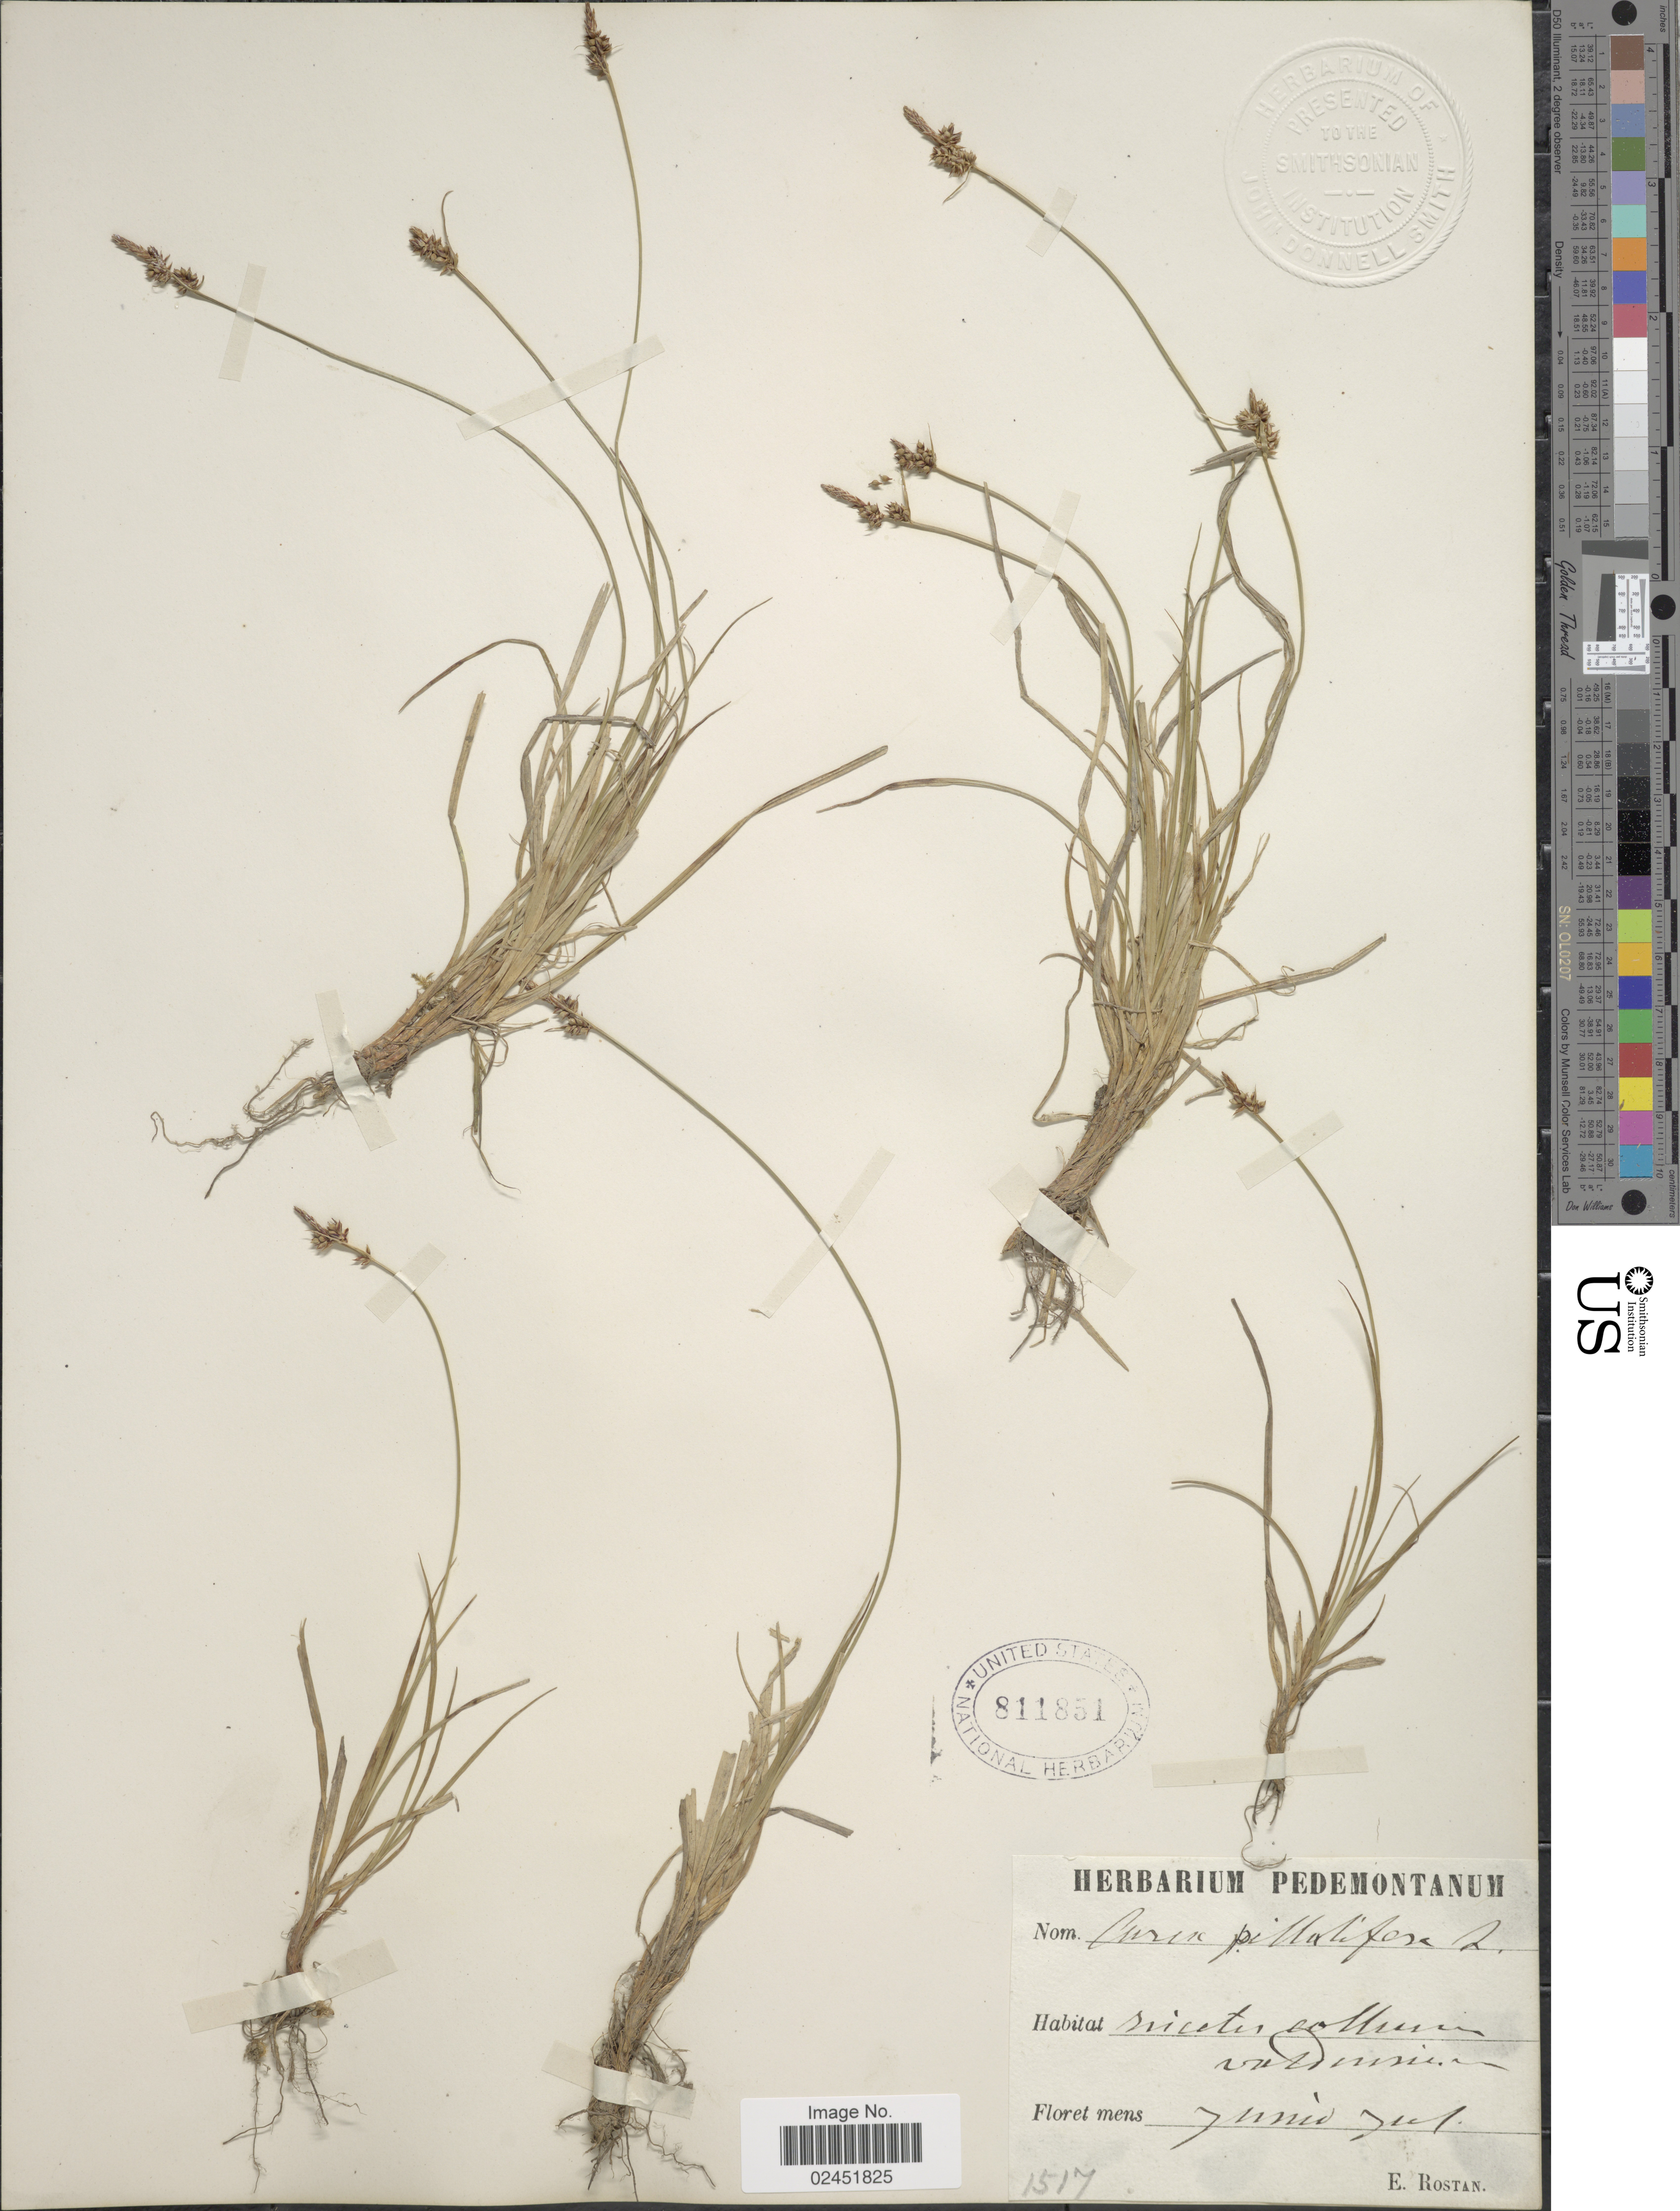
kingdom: Plantae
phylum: Tracheophyta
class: Liliopsida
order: Poales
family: Cyperaceae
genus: Carex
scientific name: Carex pilulifera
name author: L.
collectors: E. Rostan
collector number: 1517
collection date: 1901-06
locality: Ruicetis collurn varmsium [interpreted]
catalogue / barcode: US 811851